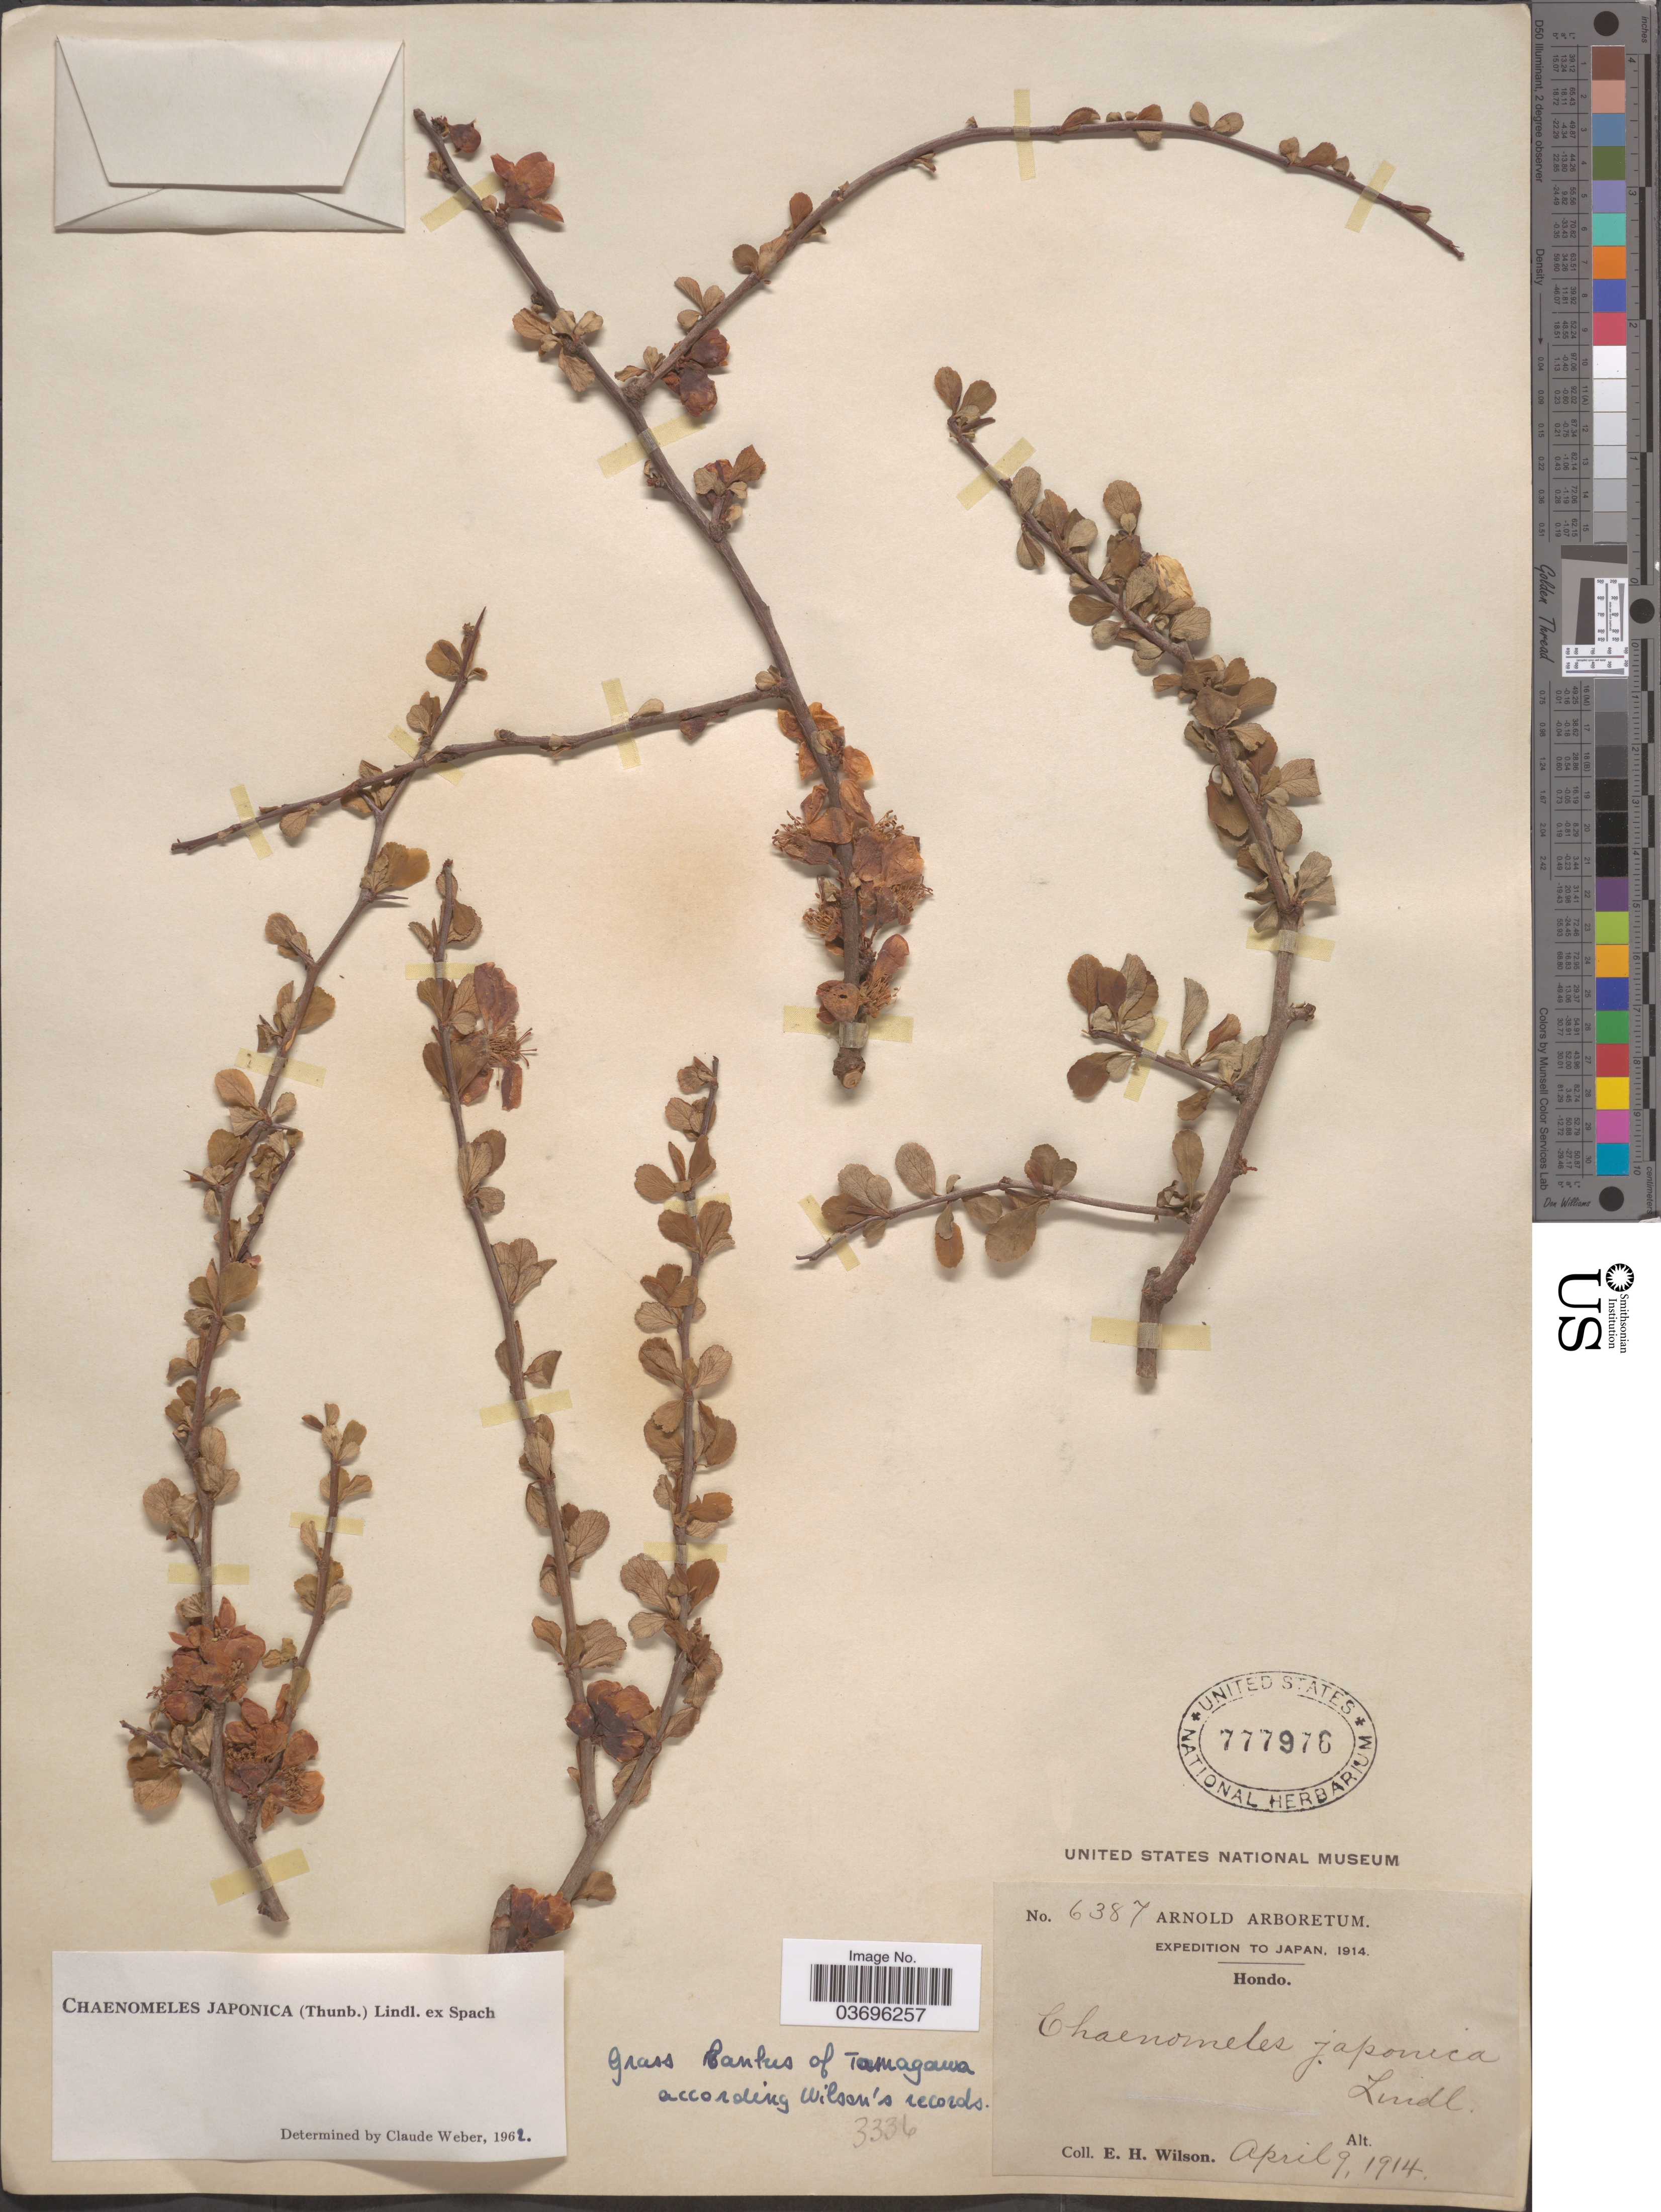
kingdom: Plantae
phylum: Tracheophyta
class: Magnoliopsida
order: Rosales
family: Rosaceae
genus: Chaenomeles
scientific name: Chaenomeles japonica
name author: (Thunb.) Lindl. ex Spach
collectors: E. Wilson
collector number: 6387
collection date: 1914-04-09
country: Japan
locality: Hondo. Grass banks of Tamagawa (correct spelling Kanazawa)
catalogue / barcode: US 777976